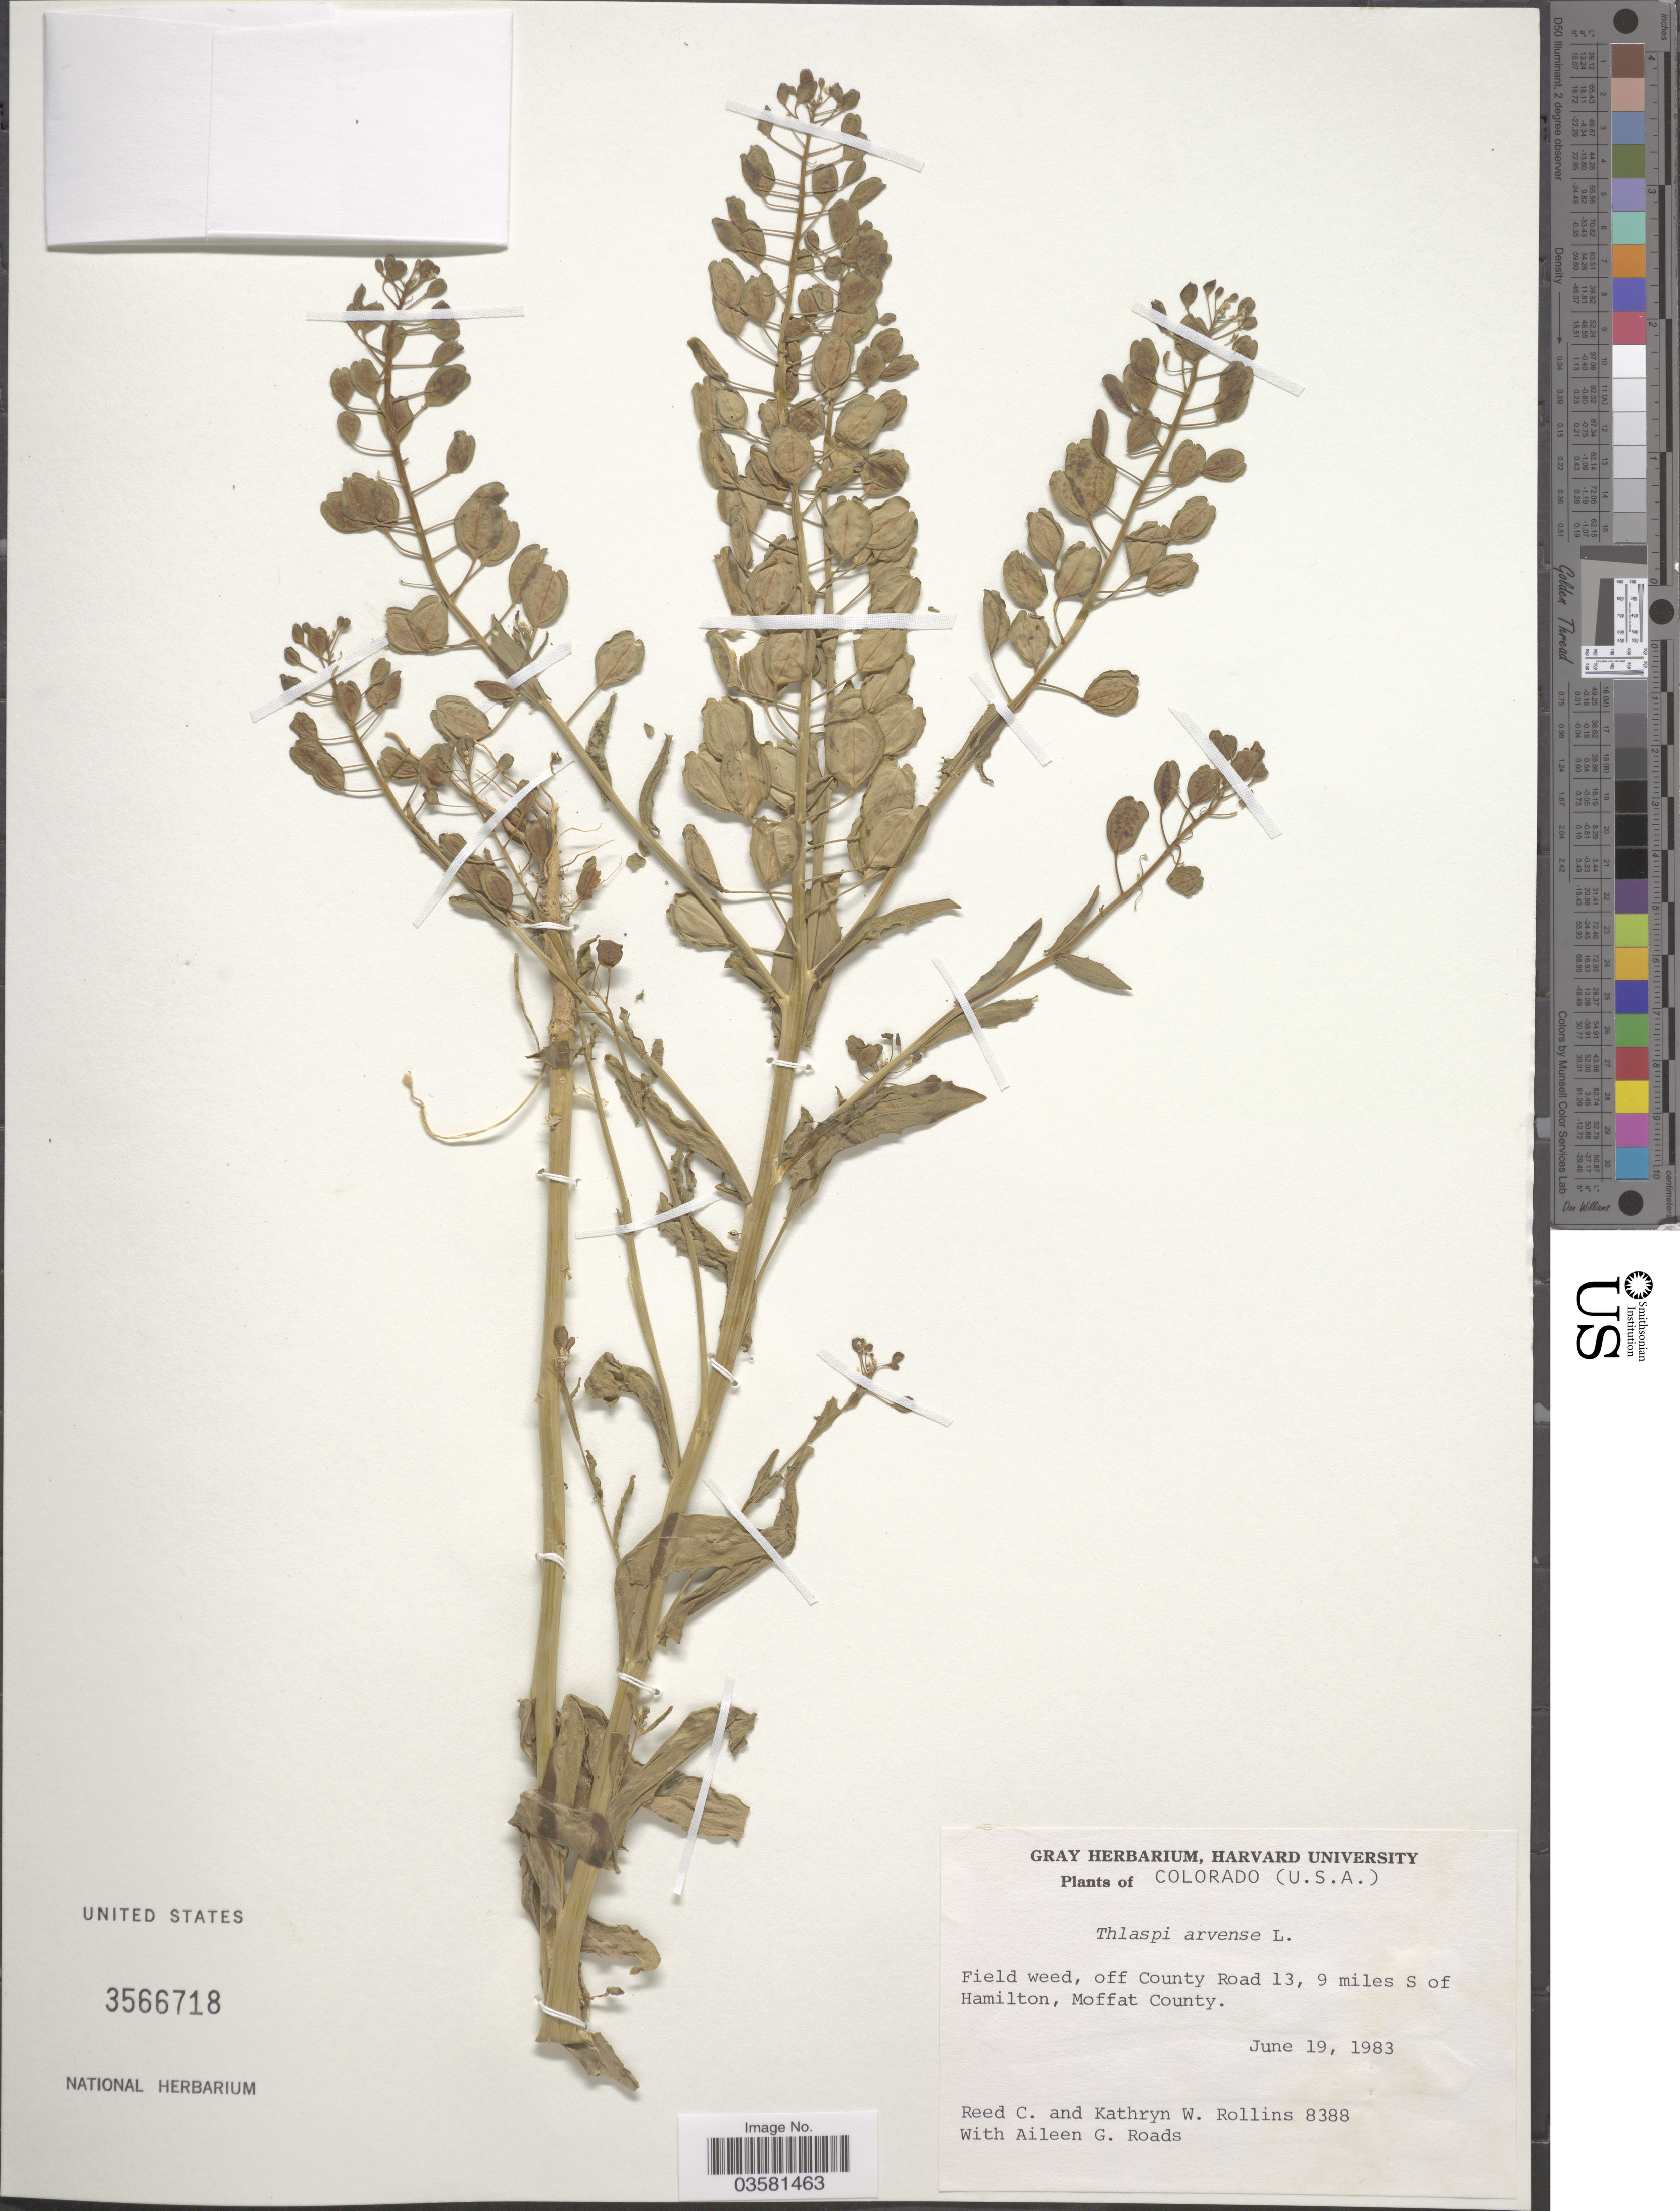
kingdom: Plantae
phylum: Tracheophyta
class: Magnoliopsida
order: Brassicales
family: Brassicaceae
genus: Thlaspi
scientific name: Thlaspi arvense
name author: L.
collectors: R. C. Rollins, K. W. Rollins & A. Roads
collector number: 8388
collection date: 1983-06-19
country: United States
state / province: Colorado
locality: Off County Road 13, 9 miles S of Hamilton, Moffat County.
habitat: field weed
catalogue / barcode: US 3566718